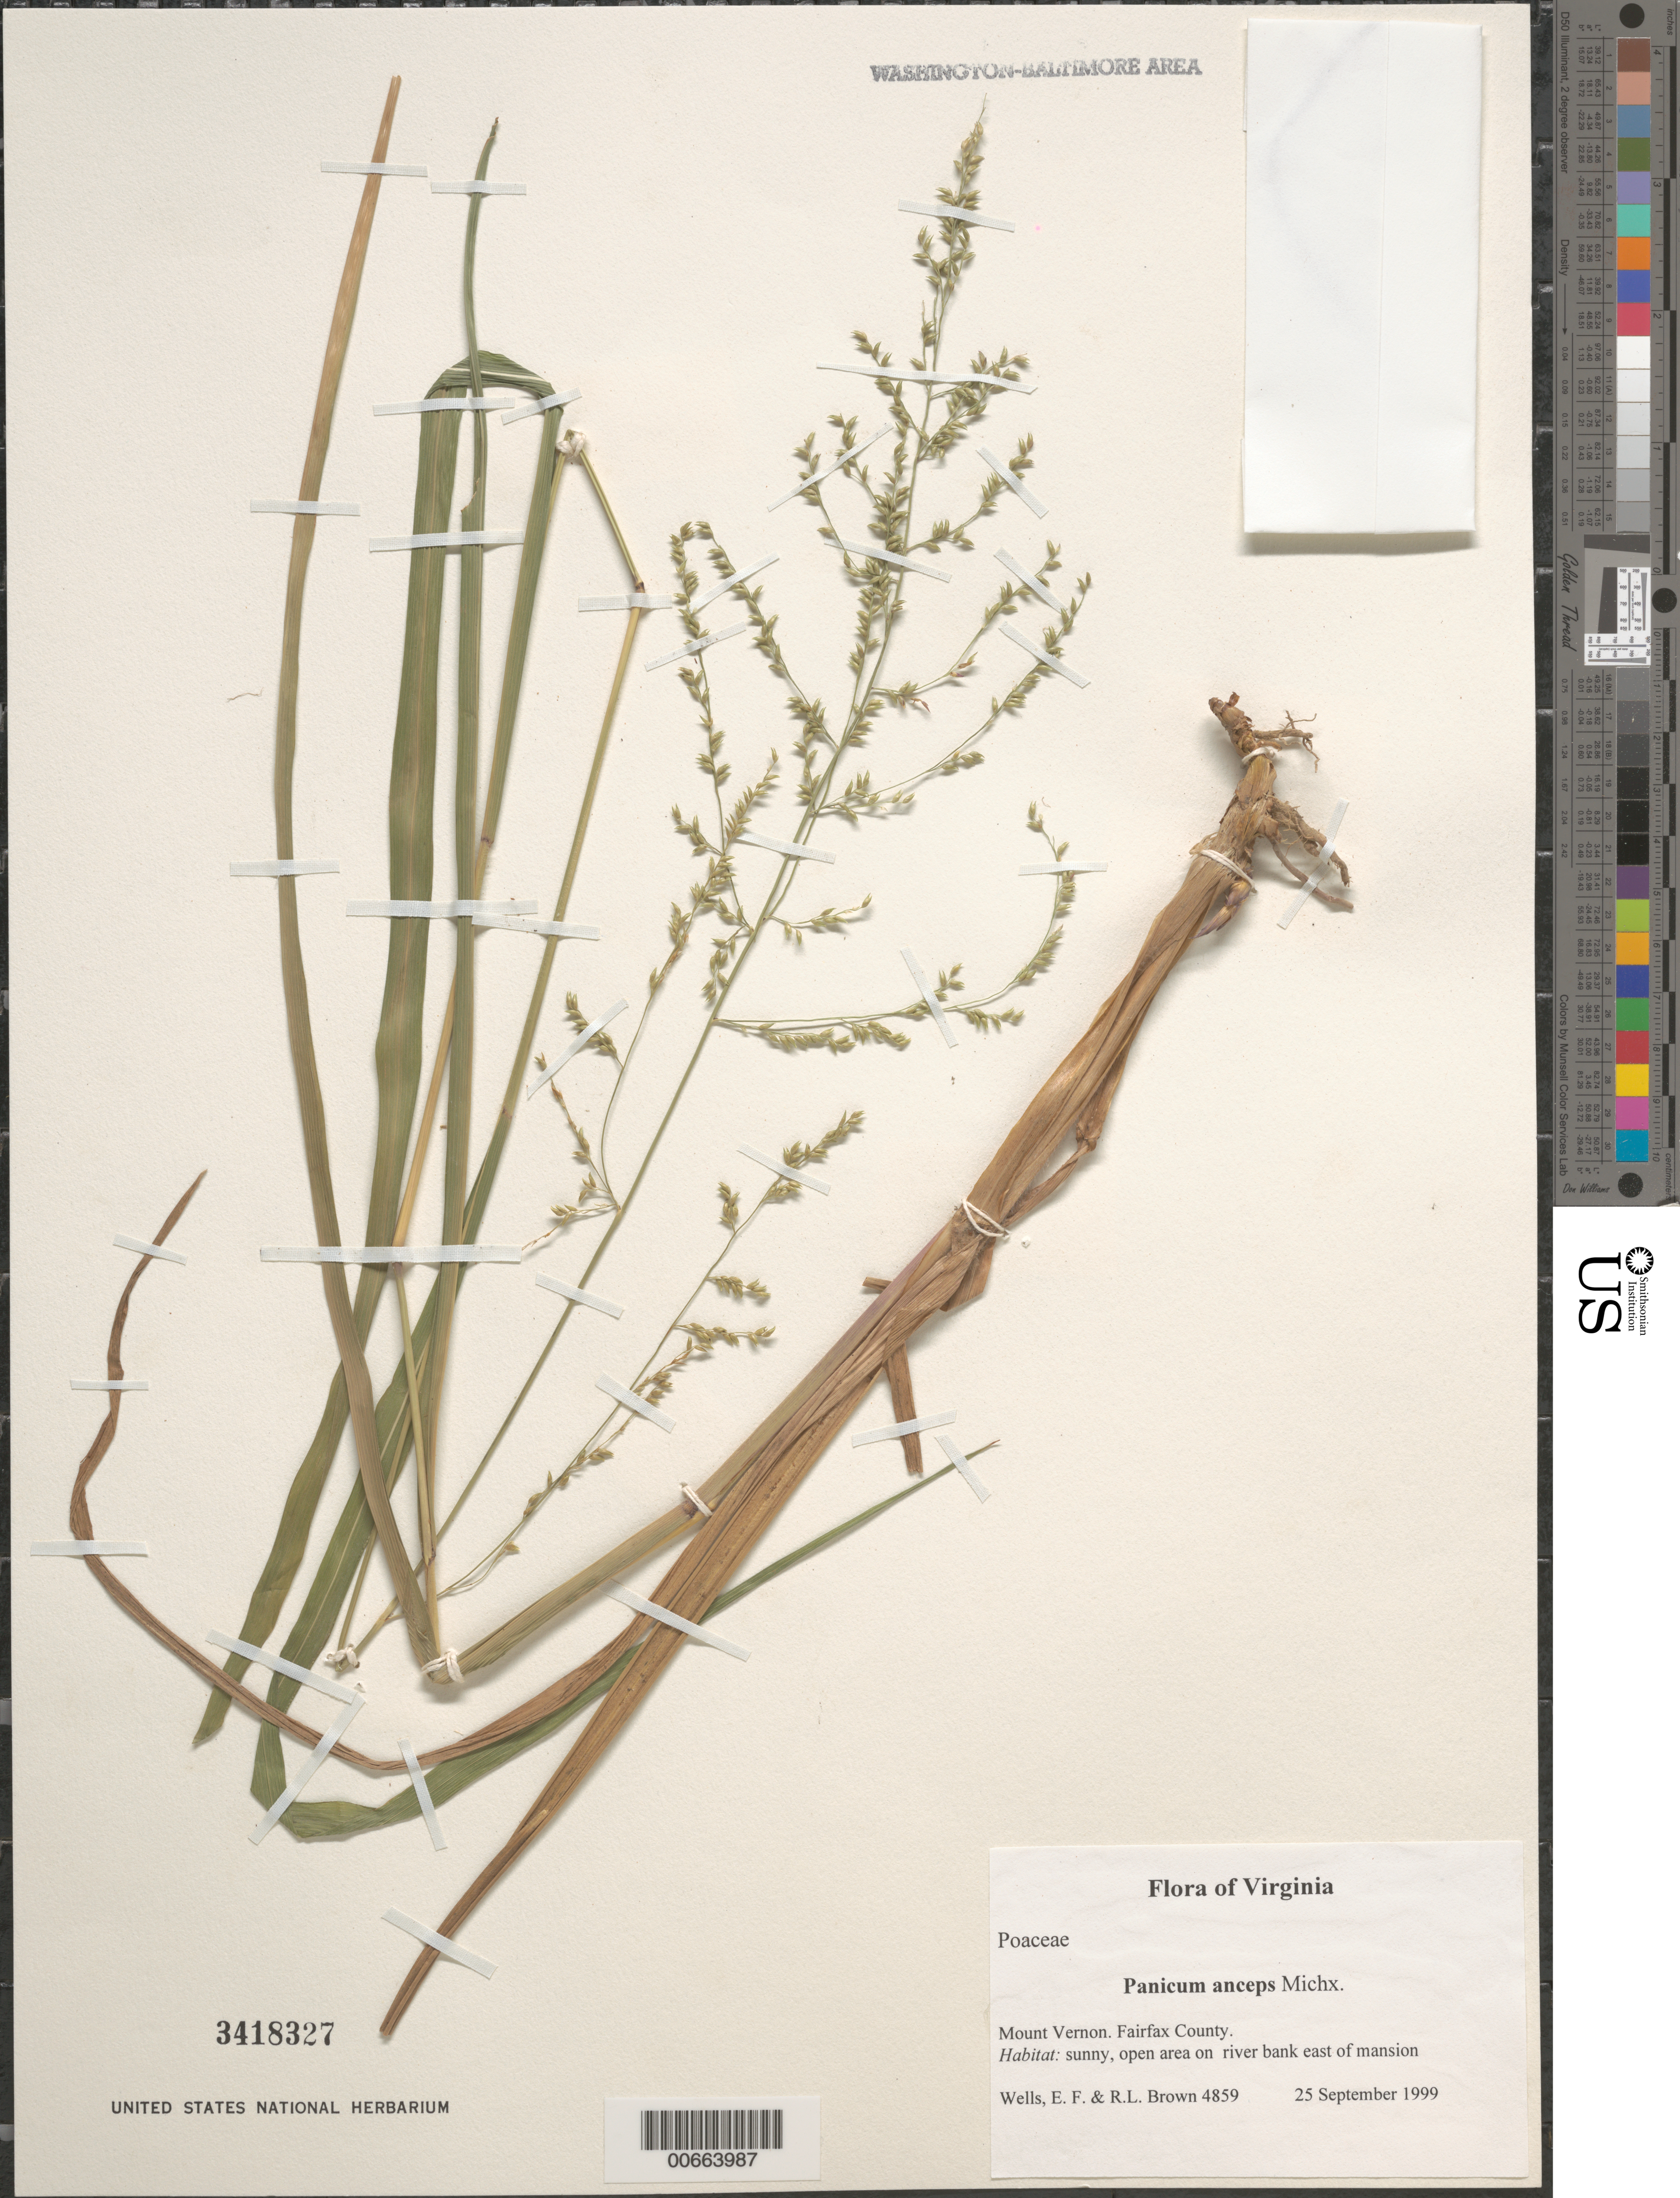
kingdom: Plantae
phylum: Tracheophyta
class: Liliopsida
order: Poales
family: Poaceae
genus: Coleataenia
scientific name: Coleataenia anceps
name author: (Michx.) Soreng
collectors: E. F. Wells & R. L. Brown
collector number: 4859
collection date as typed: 25 Sep 1999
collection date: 1999-09-25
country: United States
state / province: Virginia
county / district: Fairfax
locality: Mount Vernon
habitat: sunny, open area on river bank east of mansion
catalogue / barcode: US 3418327